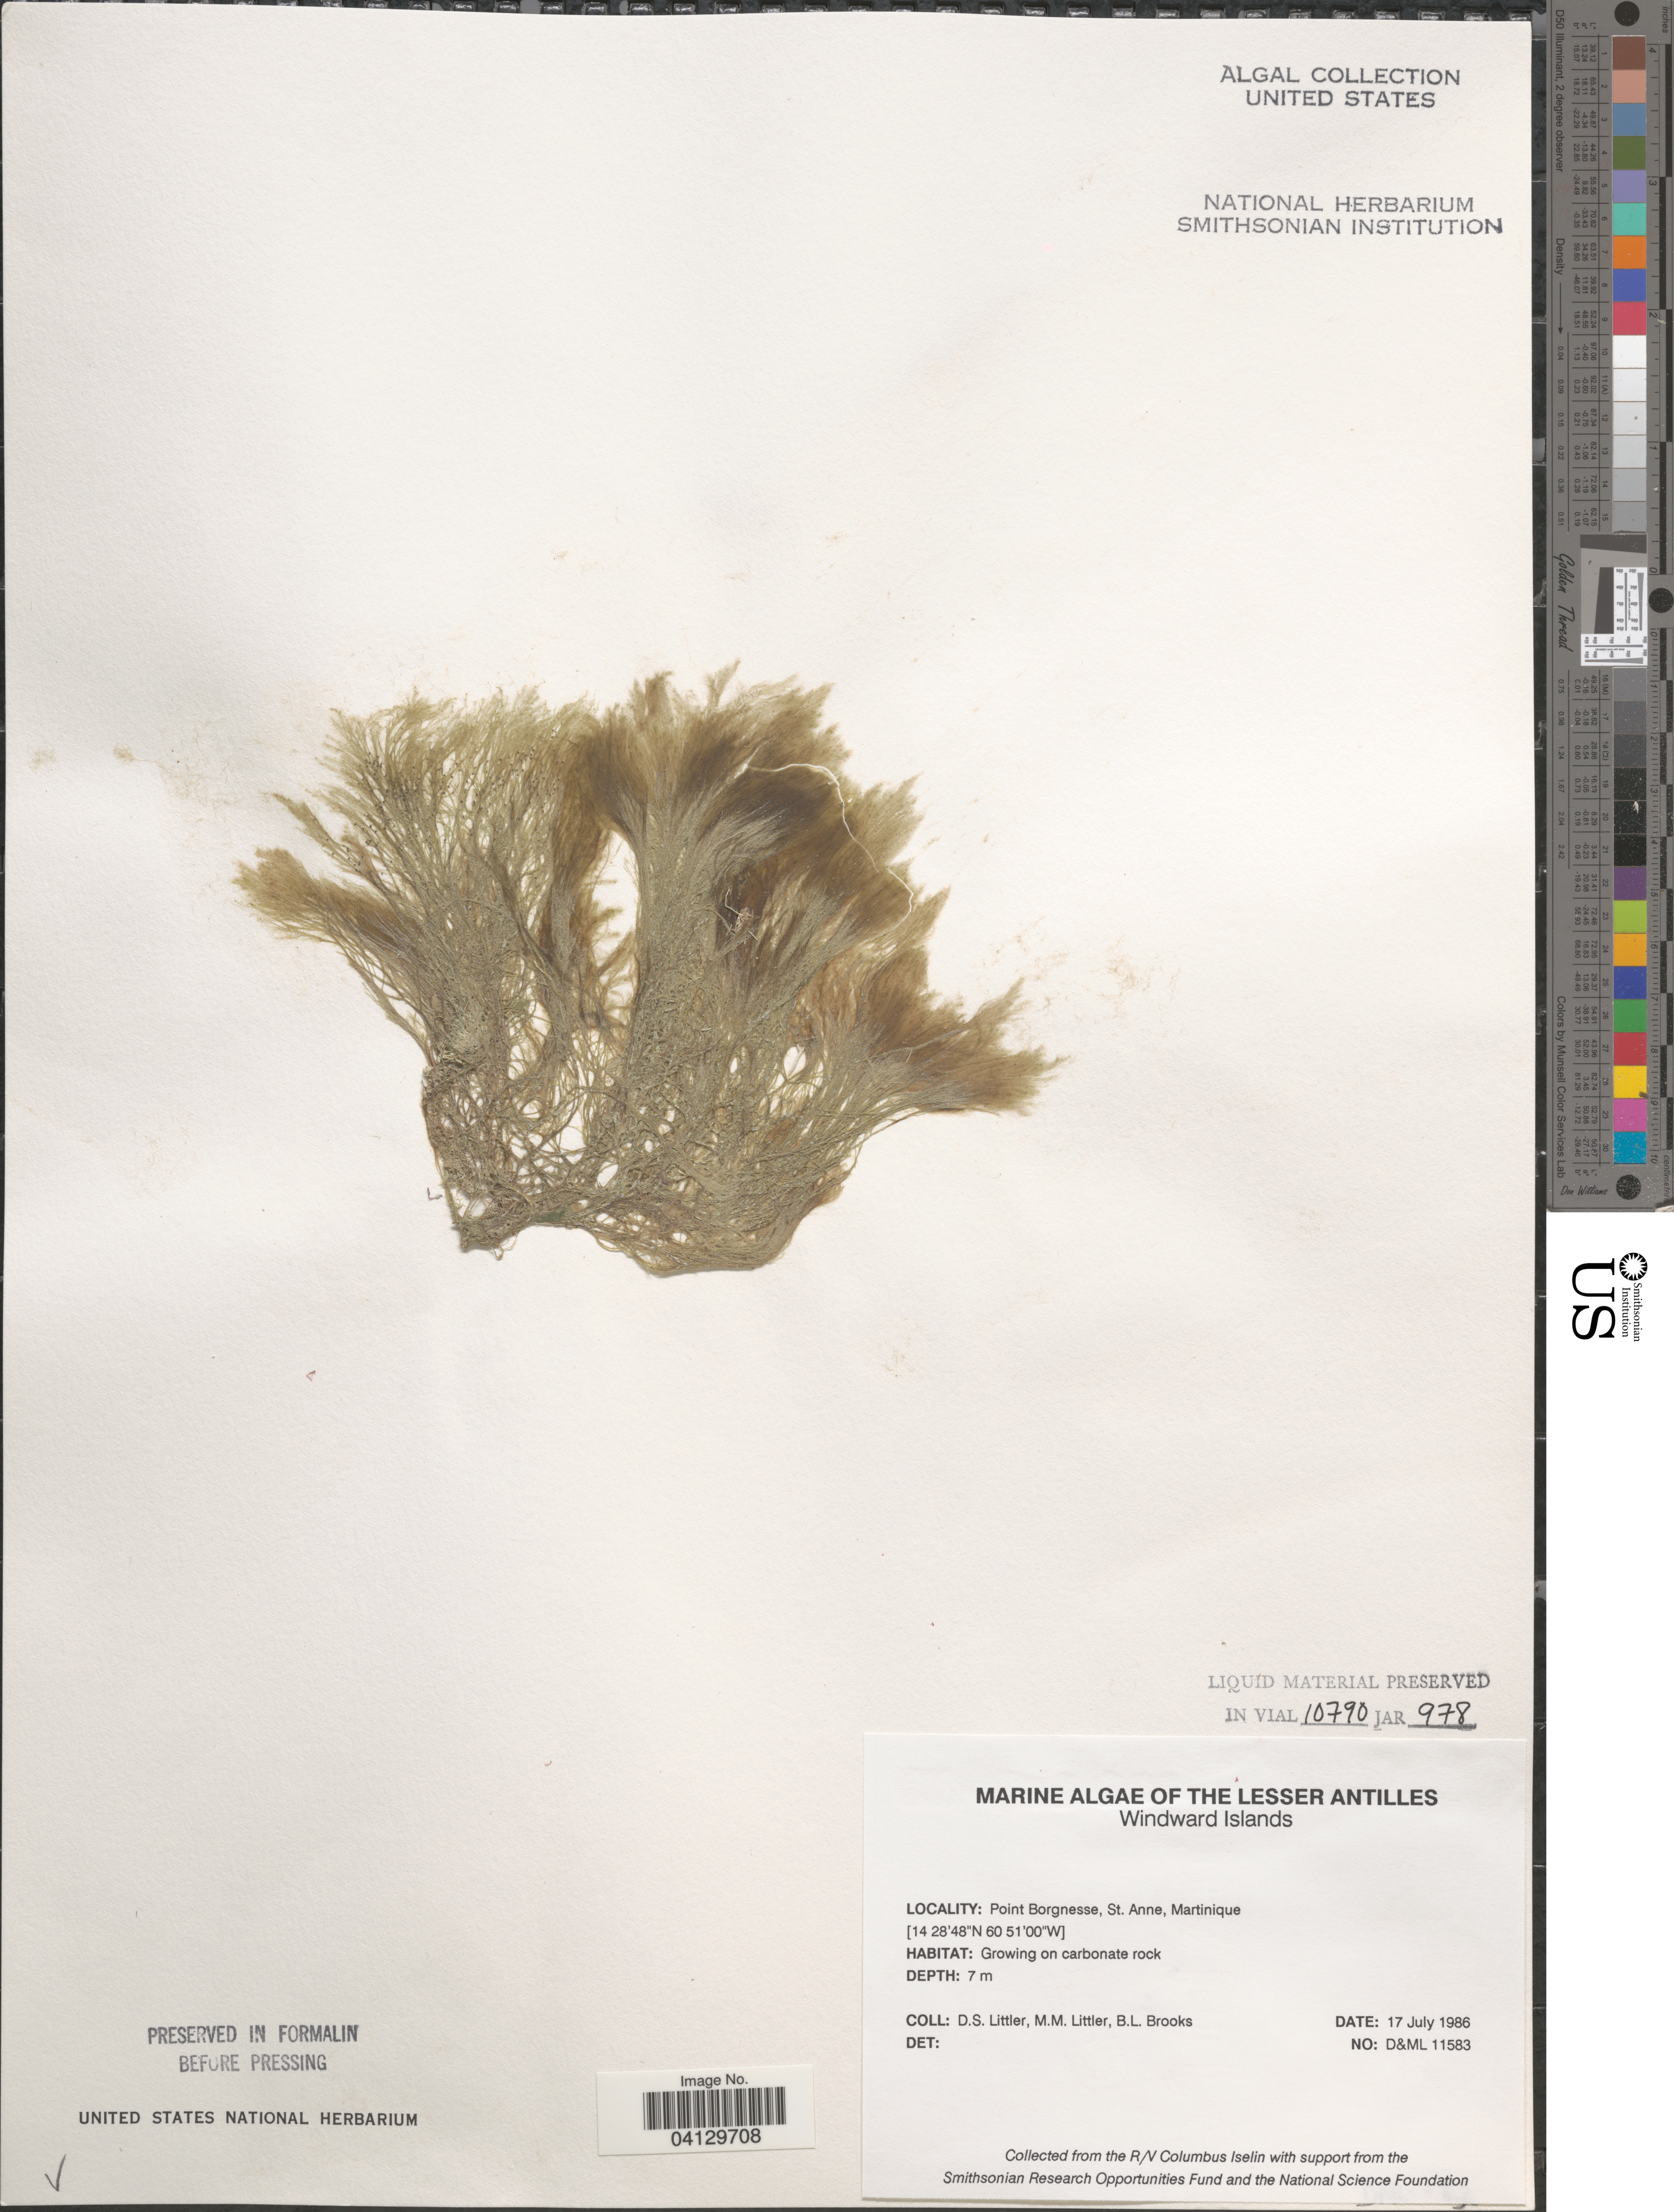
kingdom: Plantae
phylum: Rhodophyta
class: Florideophyceae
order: Ceramiales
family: Dasyaceae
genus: Dasya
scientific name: Dasya sp.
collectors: D. S. Littler & B. Brooks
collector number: D&ML11583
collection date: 1986-07-17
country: Martinique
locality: The Lesser Antilles. Windward Islands. Point Borgnesse, St. Anne.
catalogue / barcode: US 239553